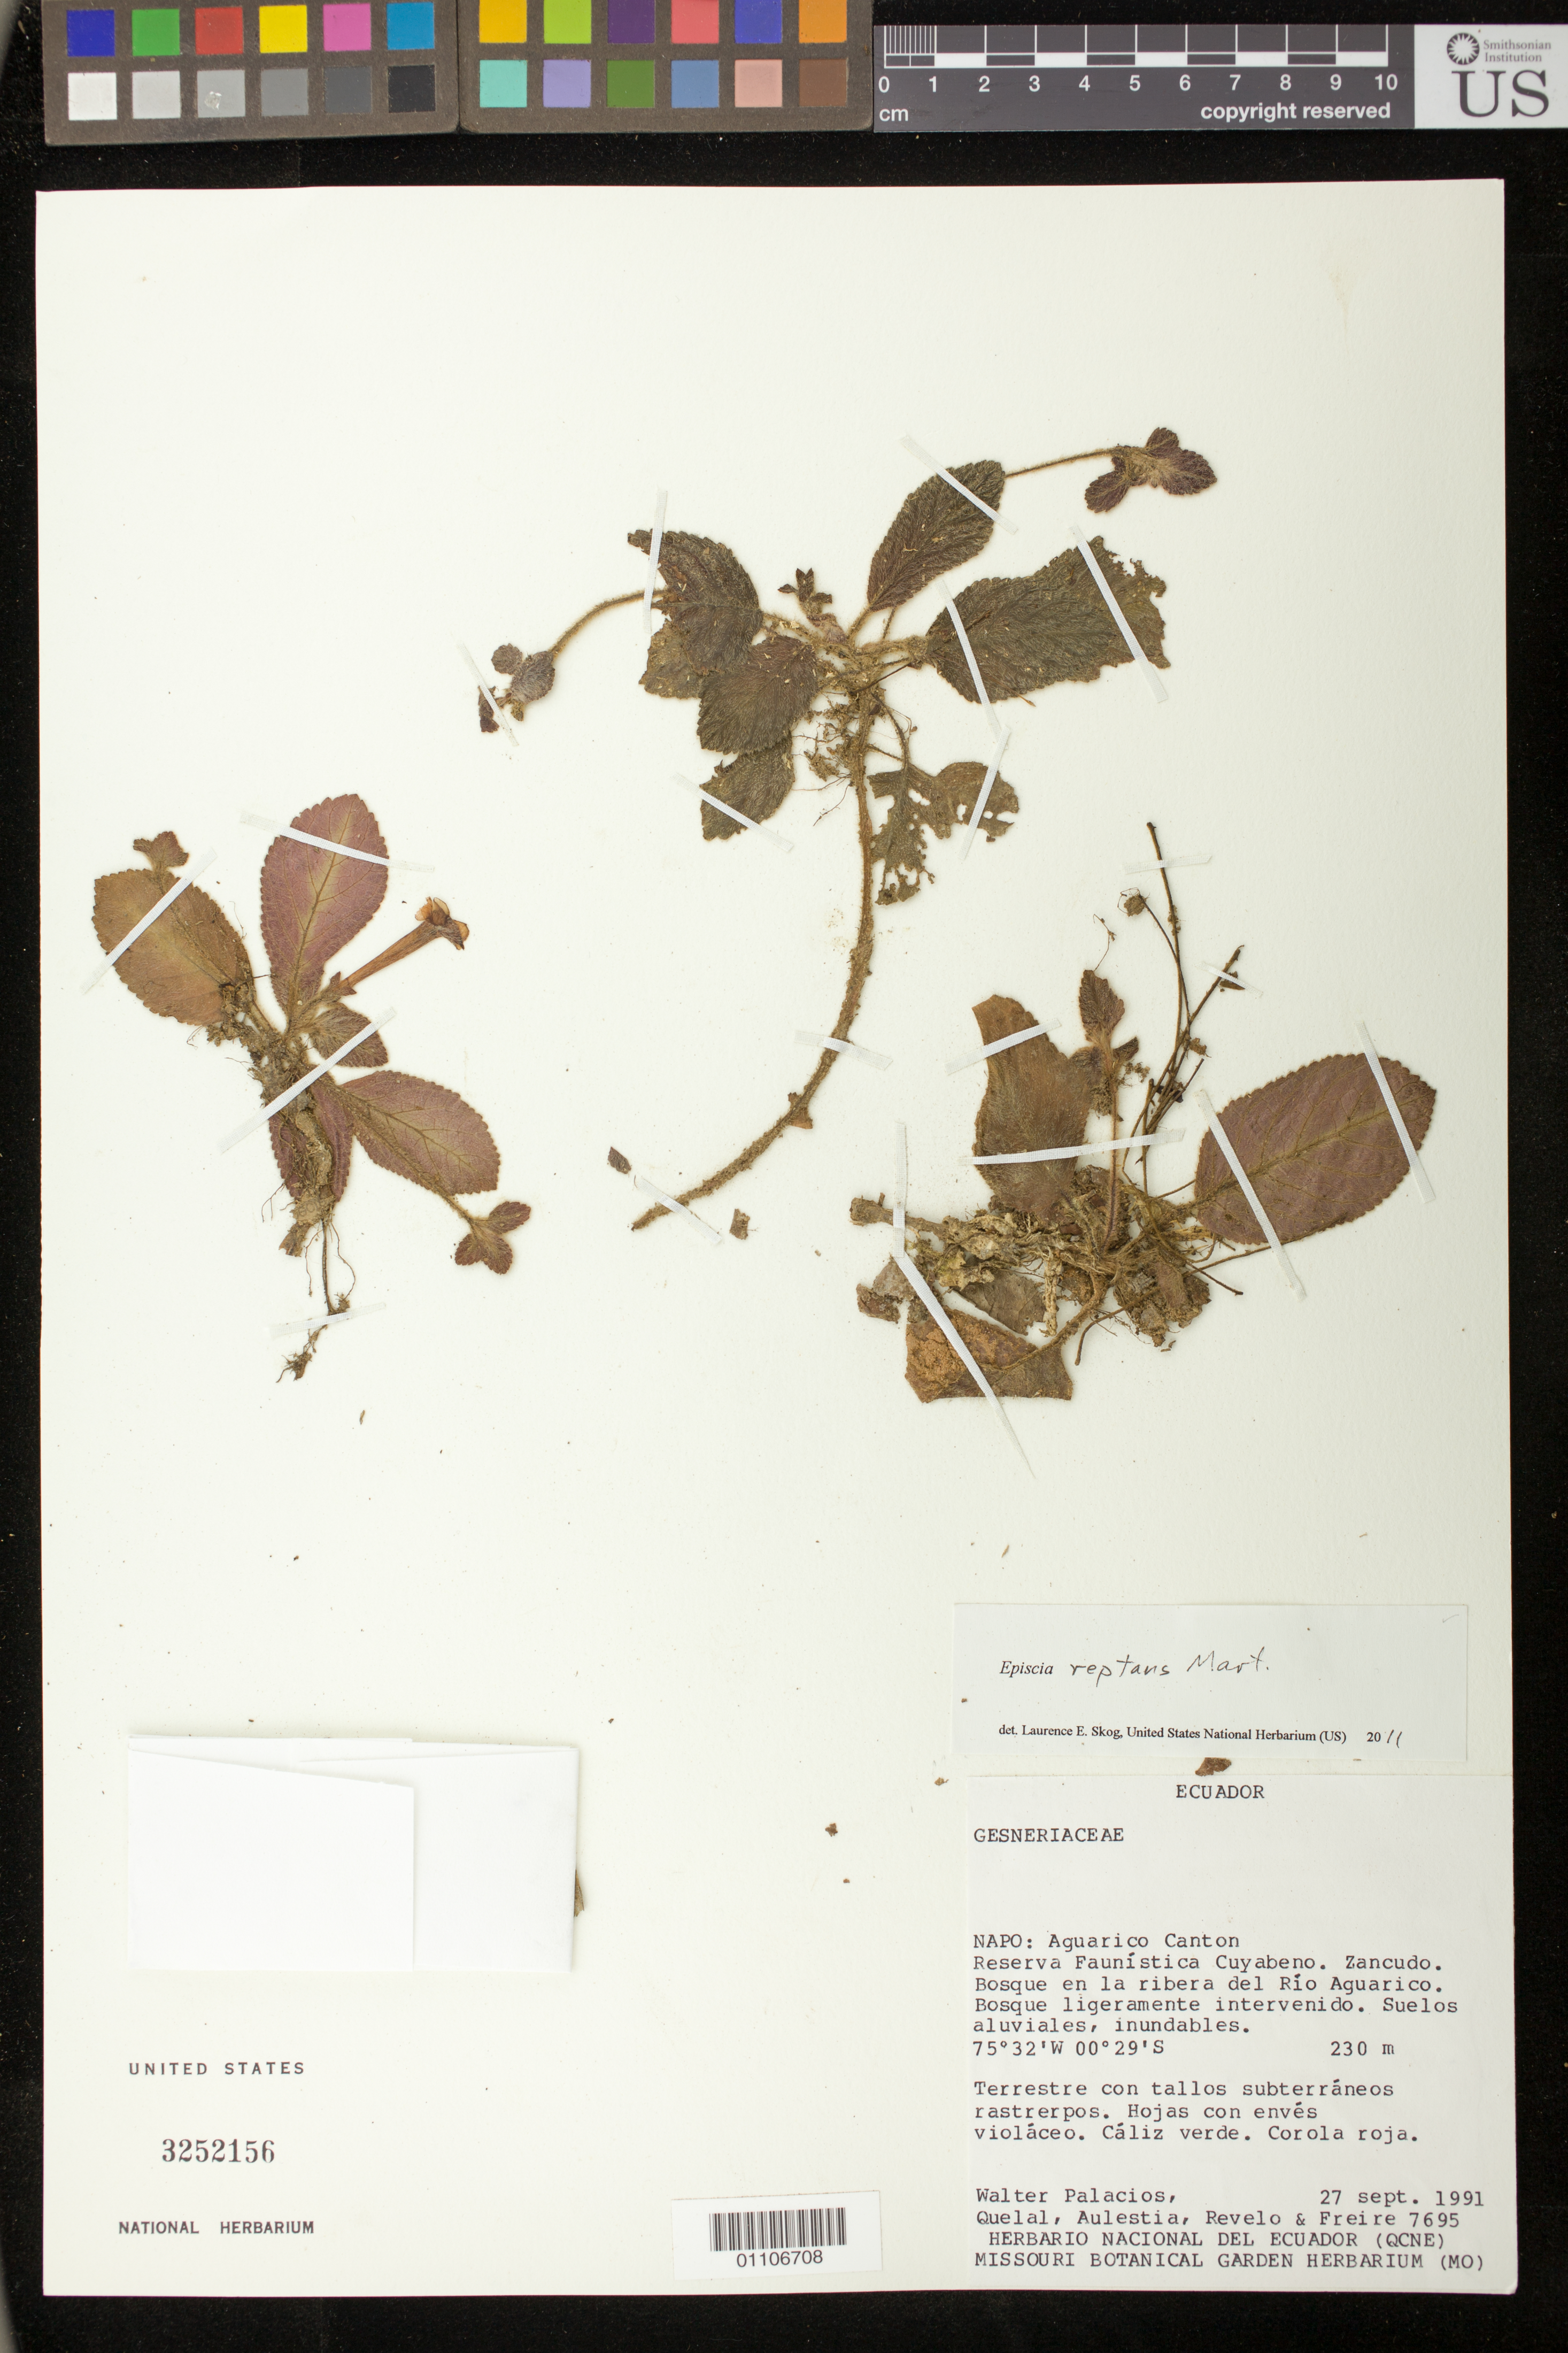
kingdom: Plantae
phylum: Tracheophyta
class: Magnoliopsida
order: Lamiales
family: Gesneriaceae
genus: Episcia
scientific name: Episcia reptans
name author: Mart.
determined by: Skog, Laurence E.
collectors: W. Palacios, Quelal, -. Aulestia, -. Revelo & -. Freire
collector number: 7695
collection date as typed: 27 Sep 1991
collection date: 1991-09-27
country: Ecuador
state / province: Napo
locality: Aguarico Canton: Reserva Faunistica Cuyabeno. Zancudo.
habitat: Bosque en la ribera del Rio Aguarico. Bosque ligeramente intervenido. Suelos aluviales, inundables. Terrestre con tallos subterraneos rastrerpos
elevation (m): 230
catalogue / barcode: US 3252156